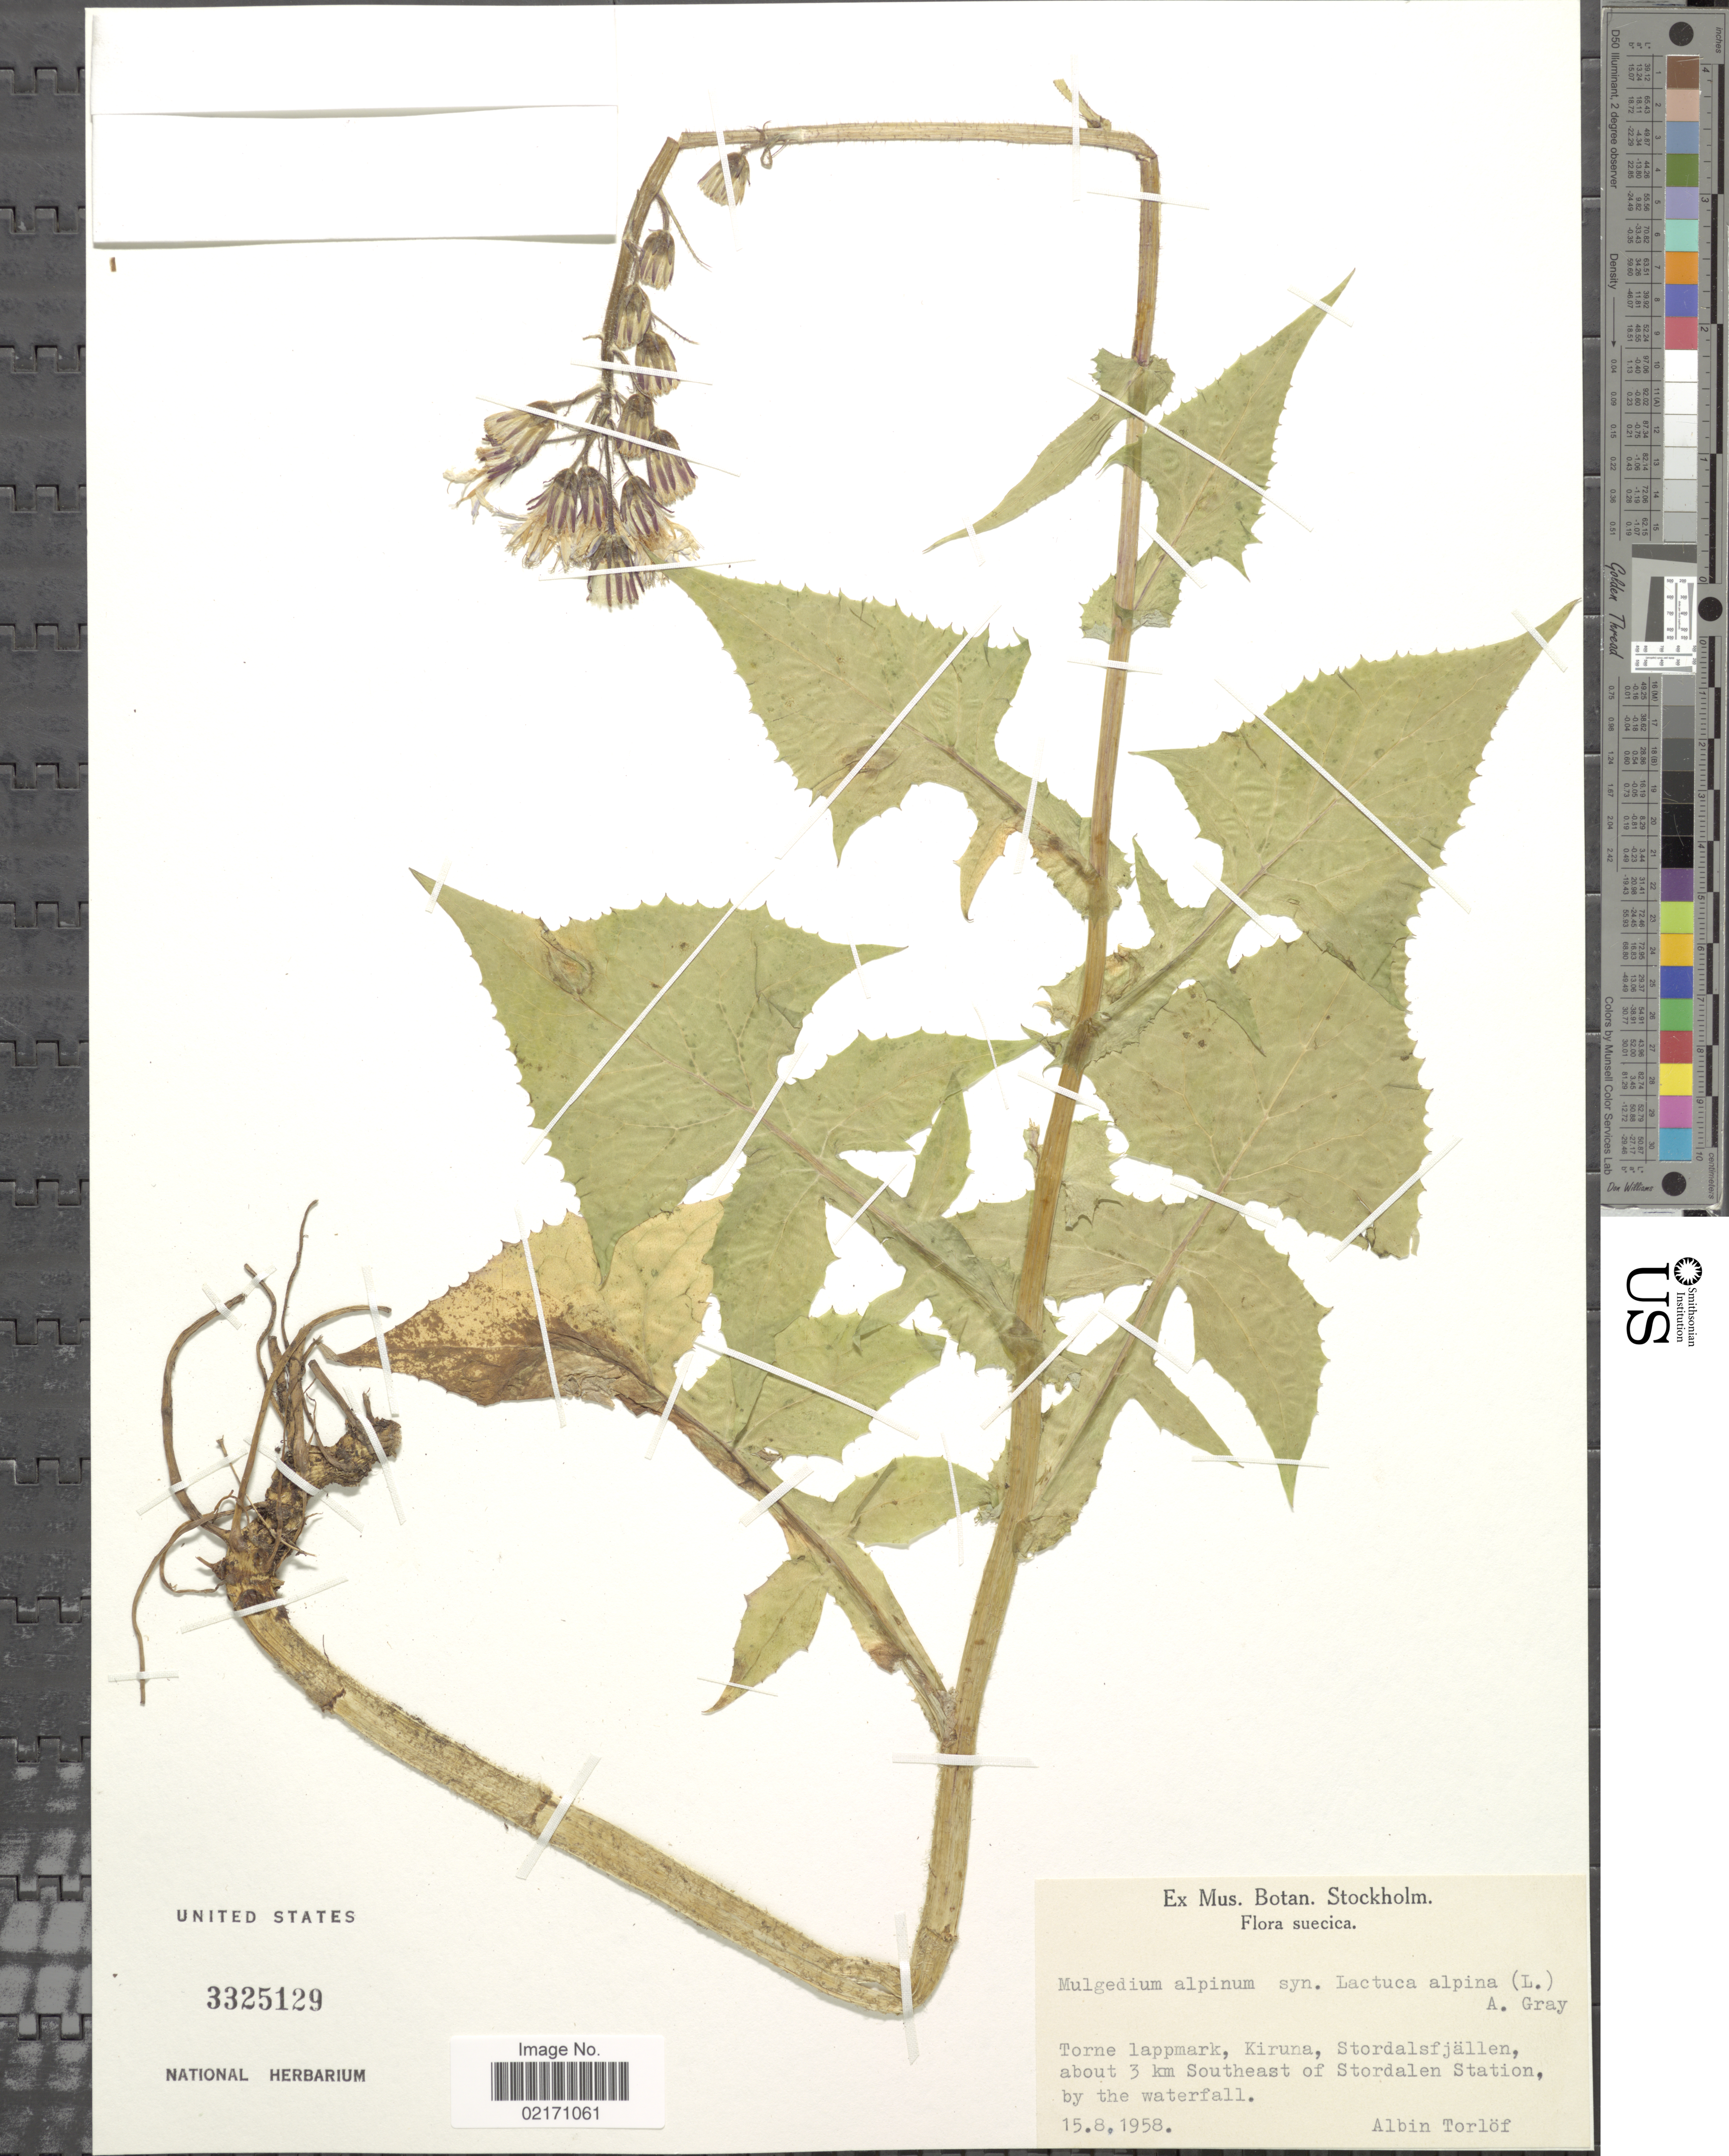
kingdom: Plantae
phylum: Tracheophyta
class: Magnoliopsida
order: Asterales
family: Asteraceae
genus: Lactuca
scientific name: Lactuca alpina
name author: (L.) A. Gray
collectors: A. Torlöf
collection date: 1958-08-15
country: Sweden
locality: Suecica, Torne lappmark, Kiruna, Stordalsfjallen, about 3 km Southeast of Stordalen Station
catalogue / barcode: US 3325129